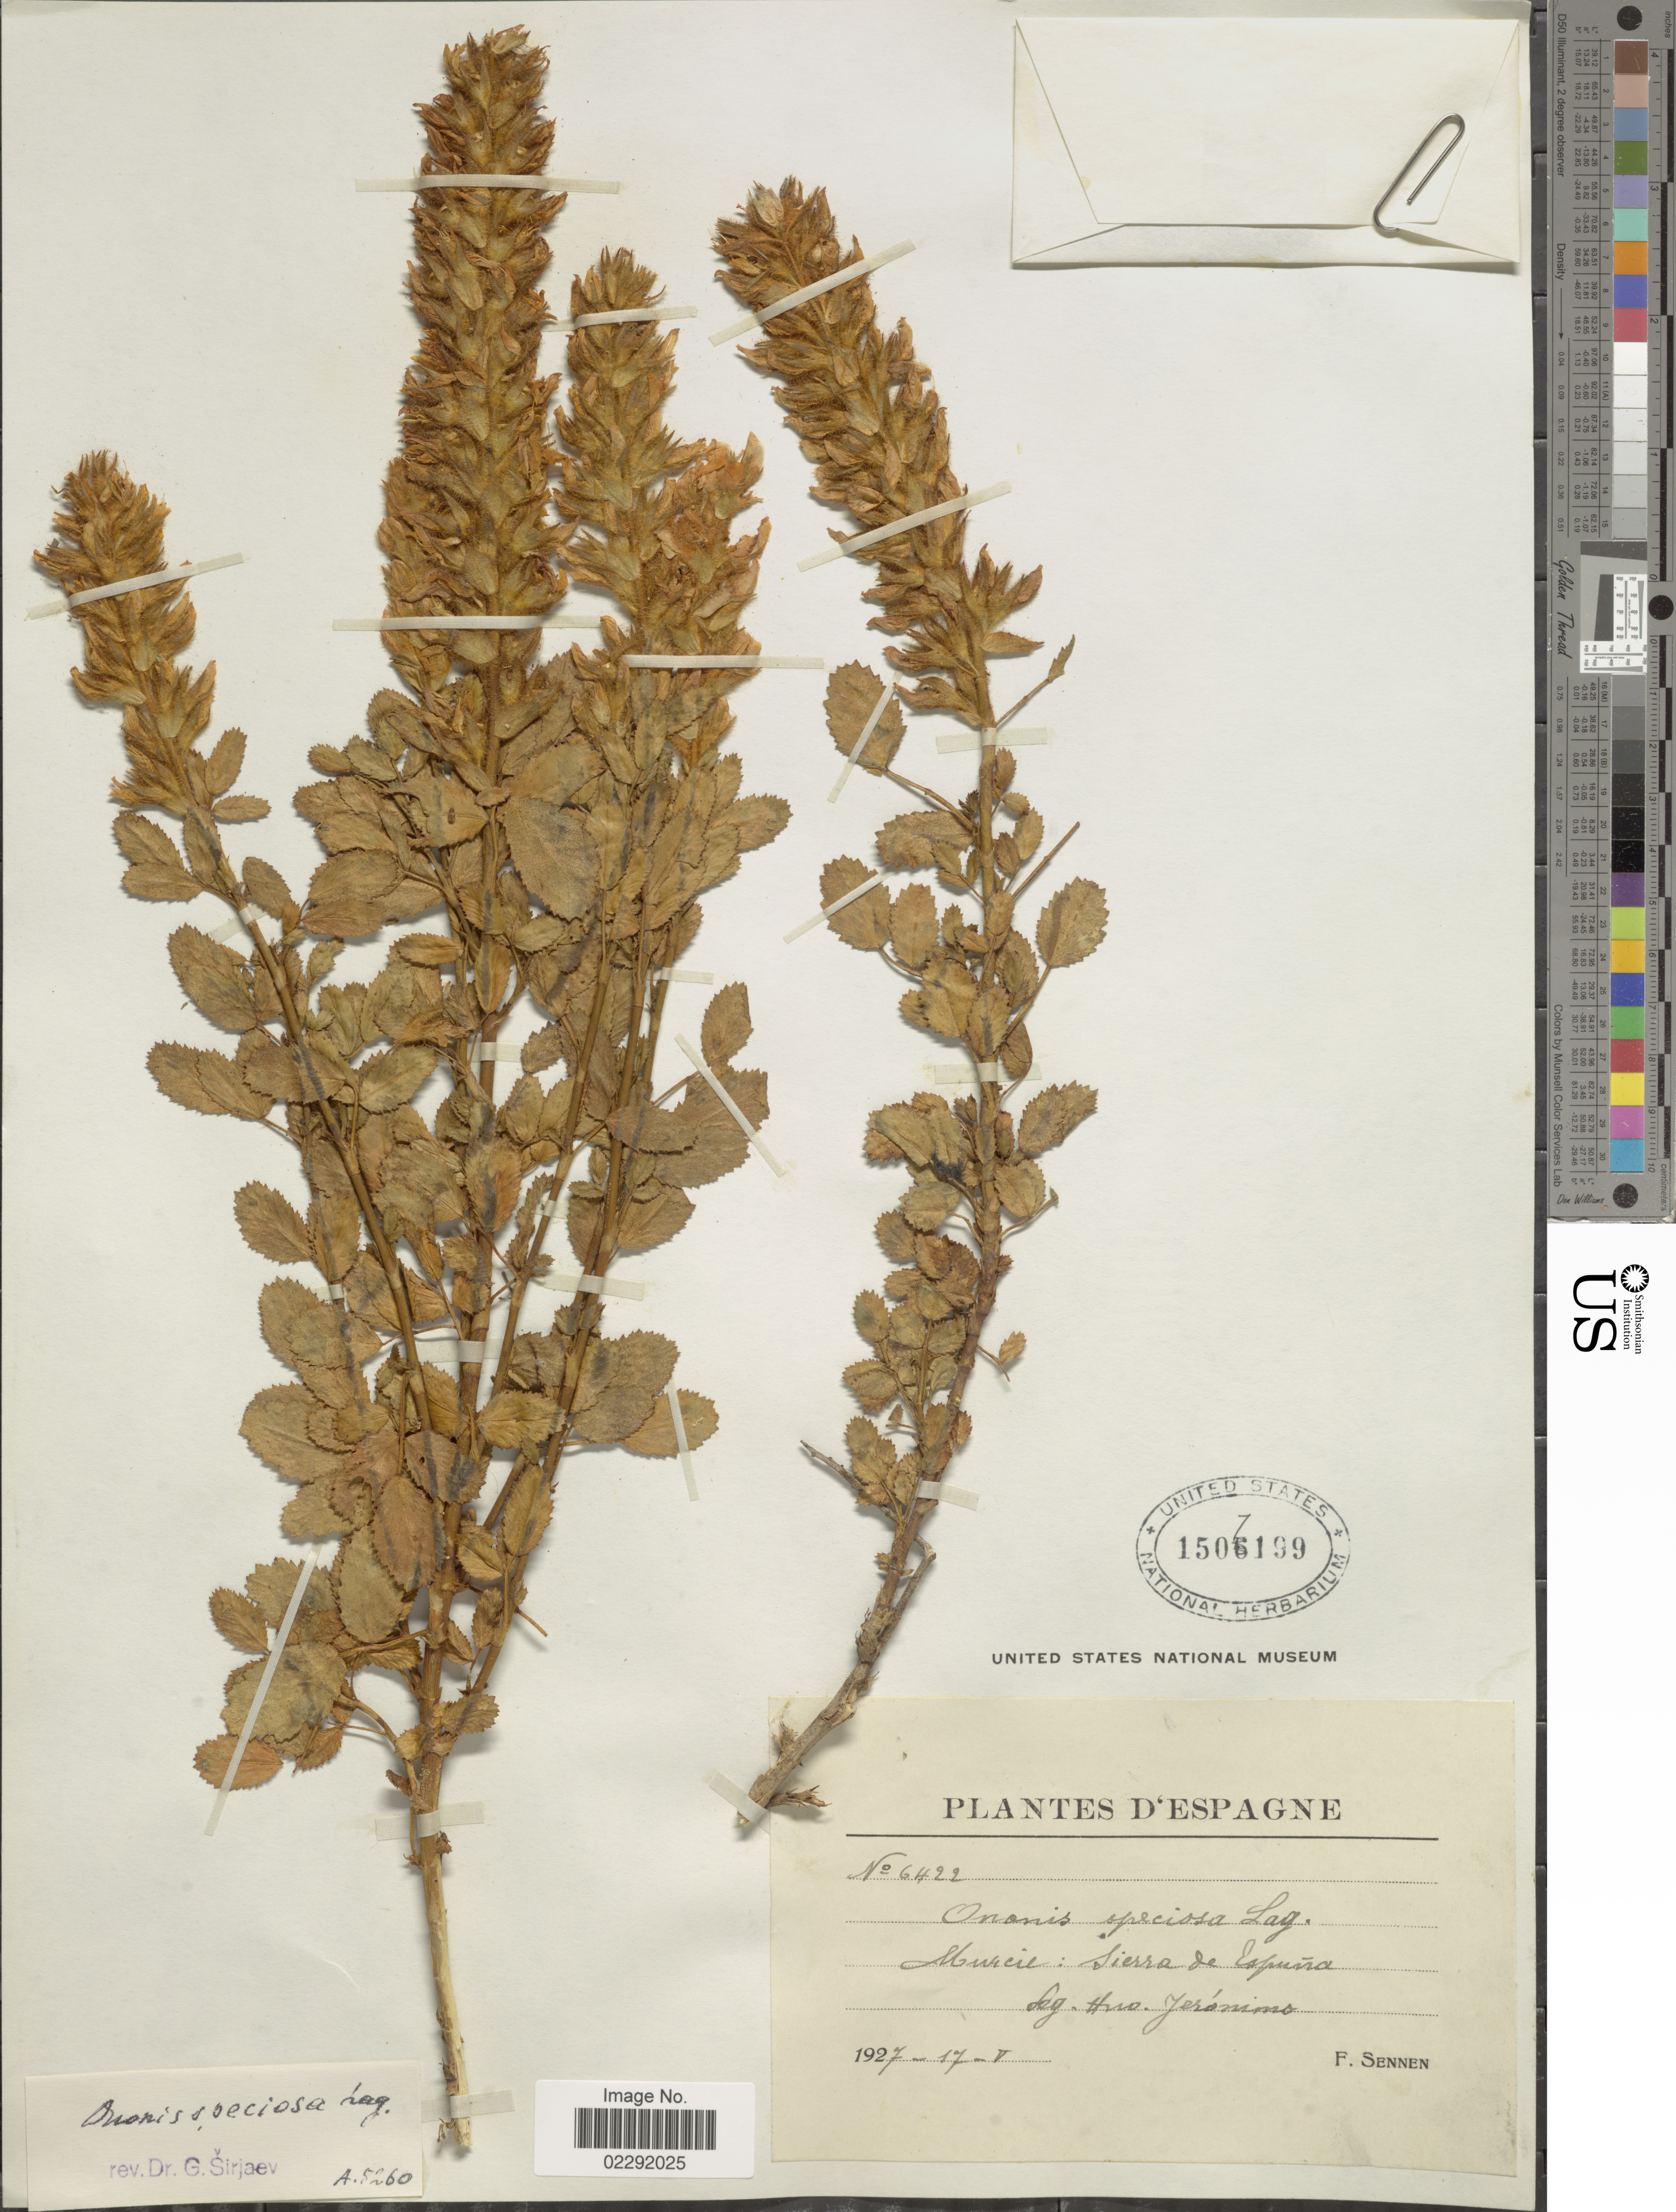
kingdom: Plantae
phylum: Tracheophyta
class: Magnoliopsida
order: Fabales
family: Fabaceae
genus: Ononis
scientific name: Ononis speciosa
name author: Lag.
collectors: H. Jerónimo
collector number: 6422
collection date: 1927-05-17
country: Spain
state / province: Murcia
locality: Murcie: Sierra de Espuña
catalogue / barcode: US 15076199